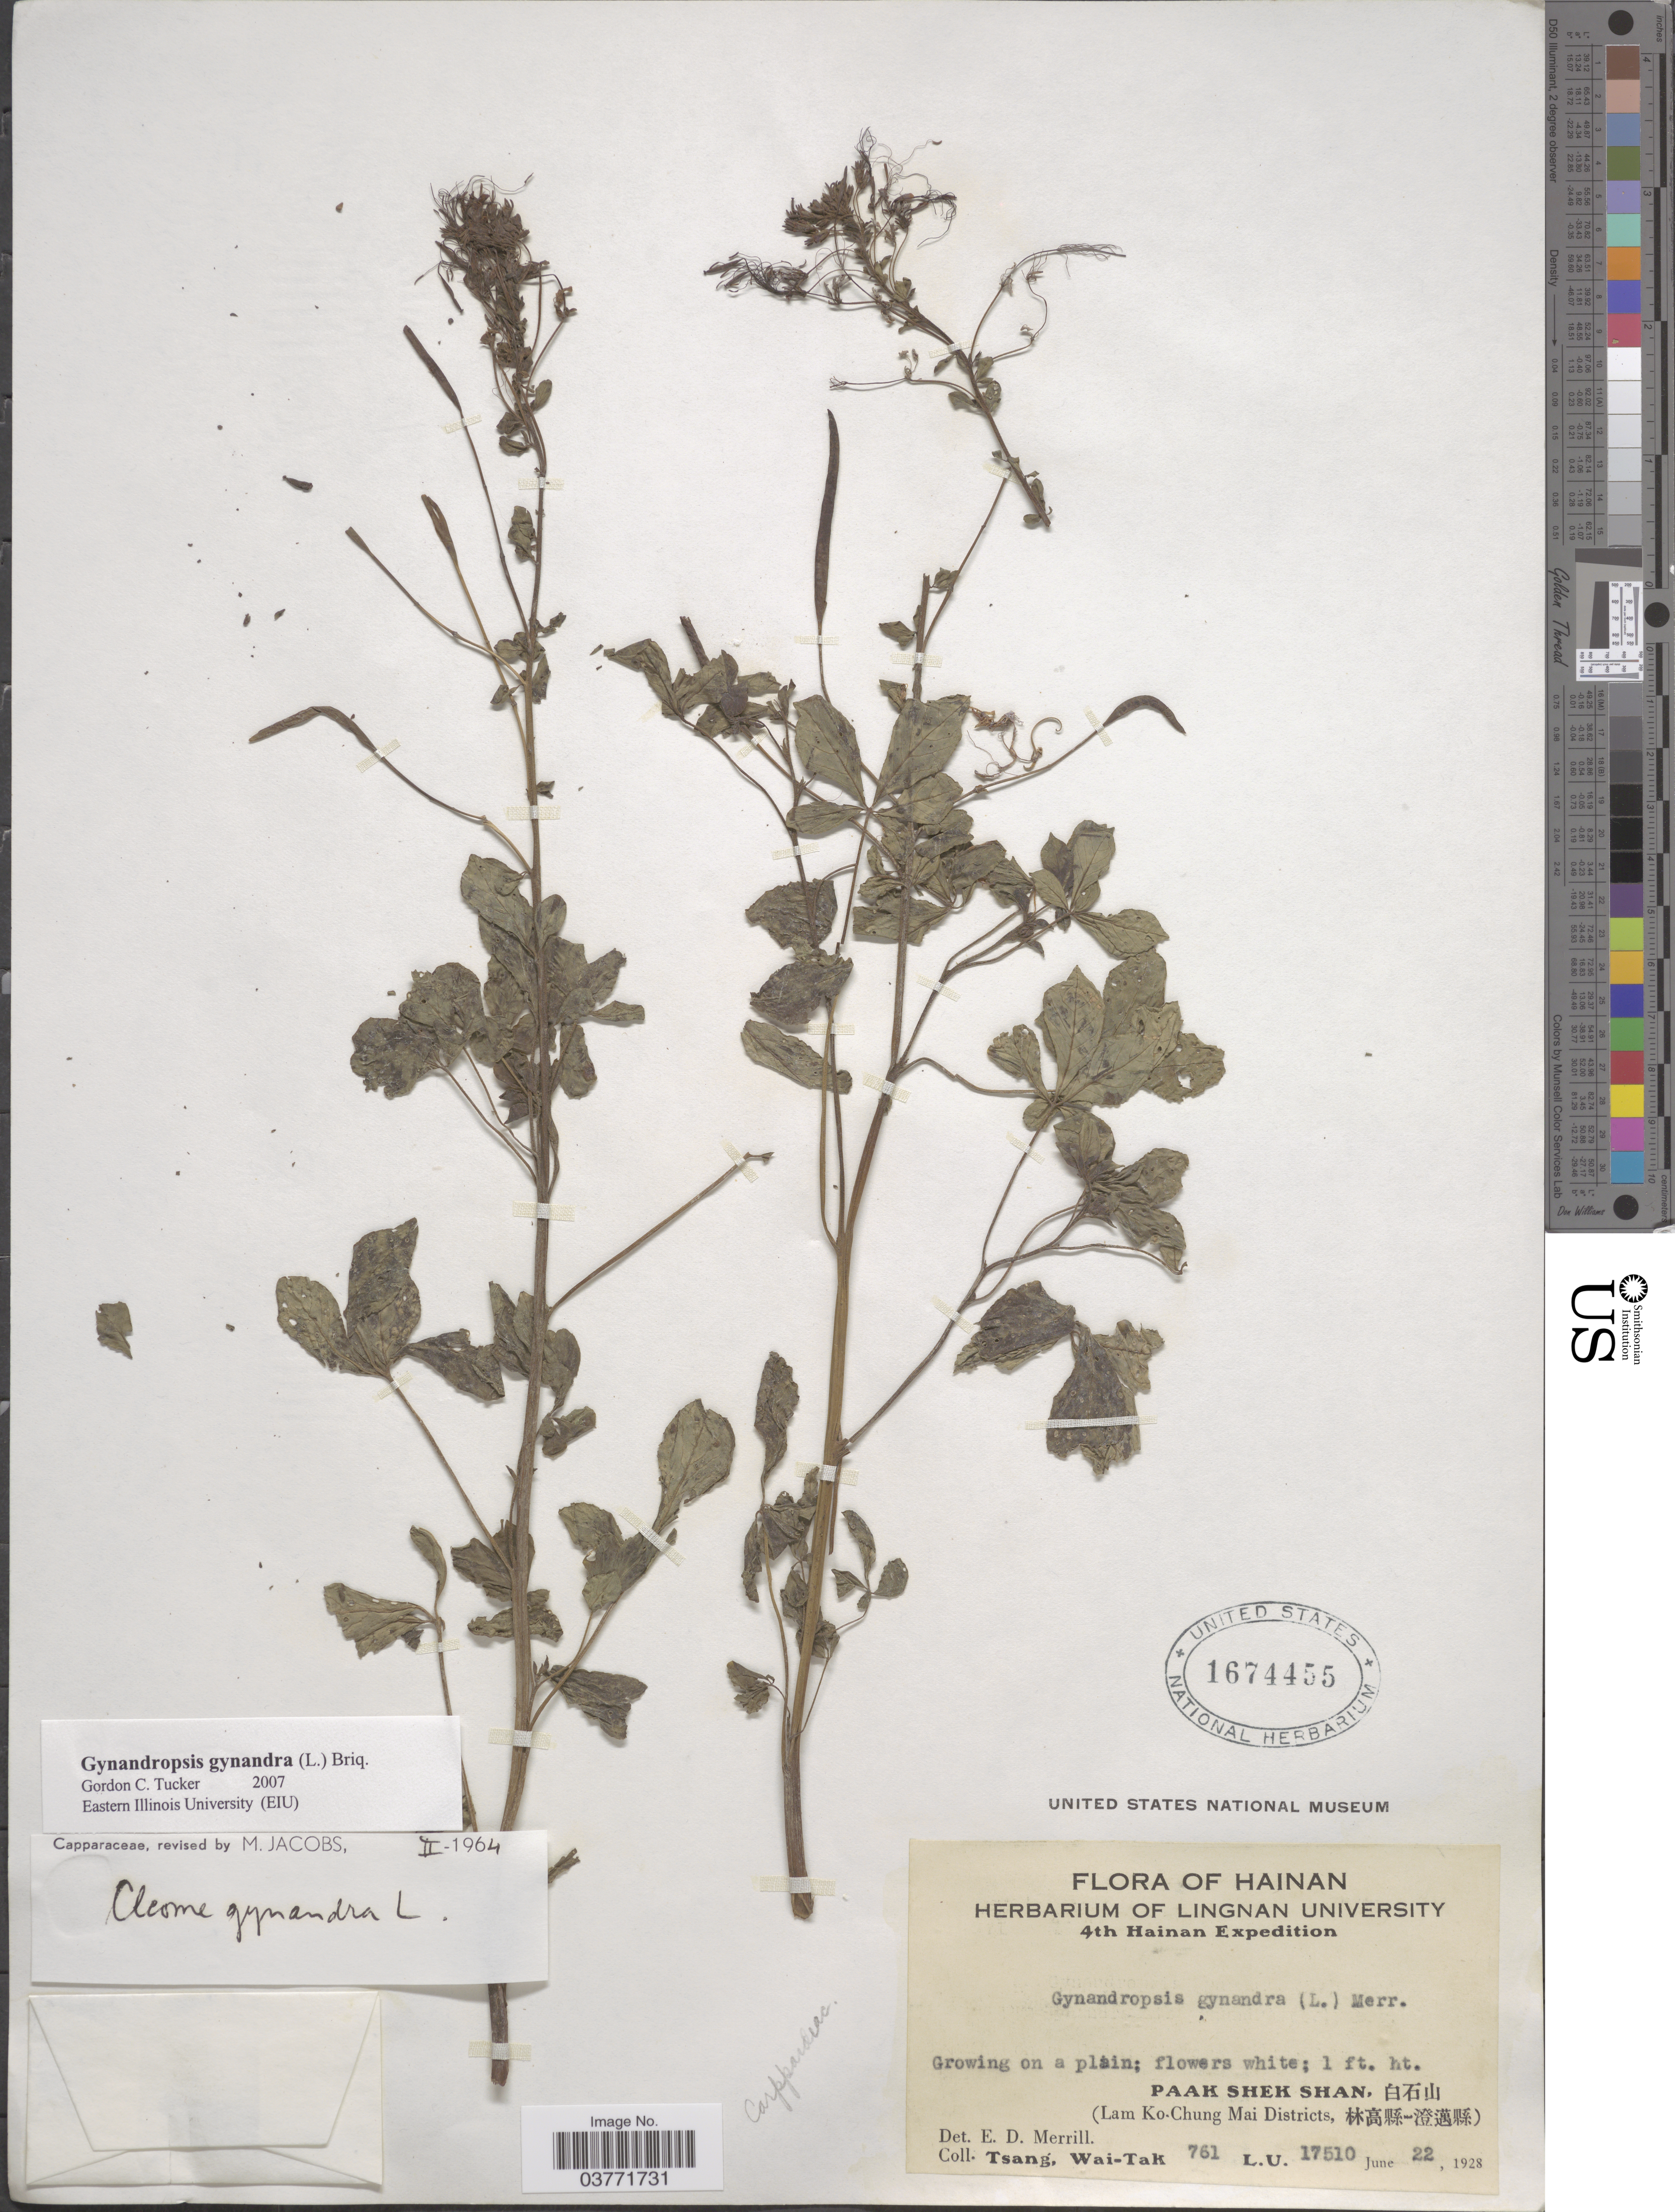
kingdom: Plantae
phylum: Tracheophyta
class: Magnoliopsida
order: Brassicales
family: Cleomaceae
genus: Gynandropsis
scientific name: Gynandropsis gynandra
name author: (L.) Briq.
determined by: Tucker, G. C.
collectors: W. T. Tsang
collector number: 761L.U.17510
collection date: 1928-06-22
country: China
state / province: Hainan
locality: Paak Shek Shan, X. (Lam Ko-Chung Mai District, X).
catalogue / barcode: US 1674455